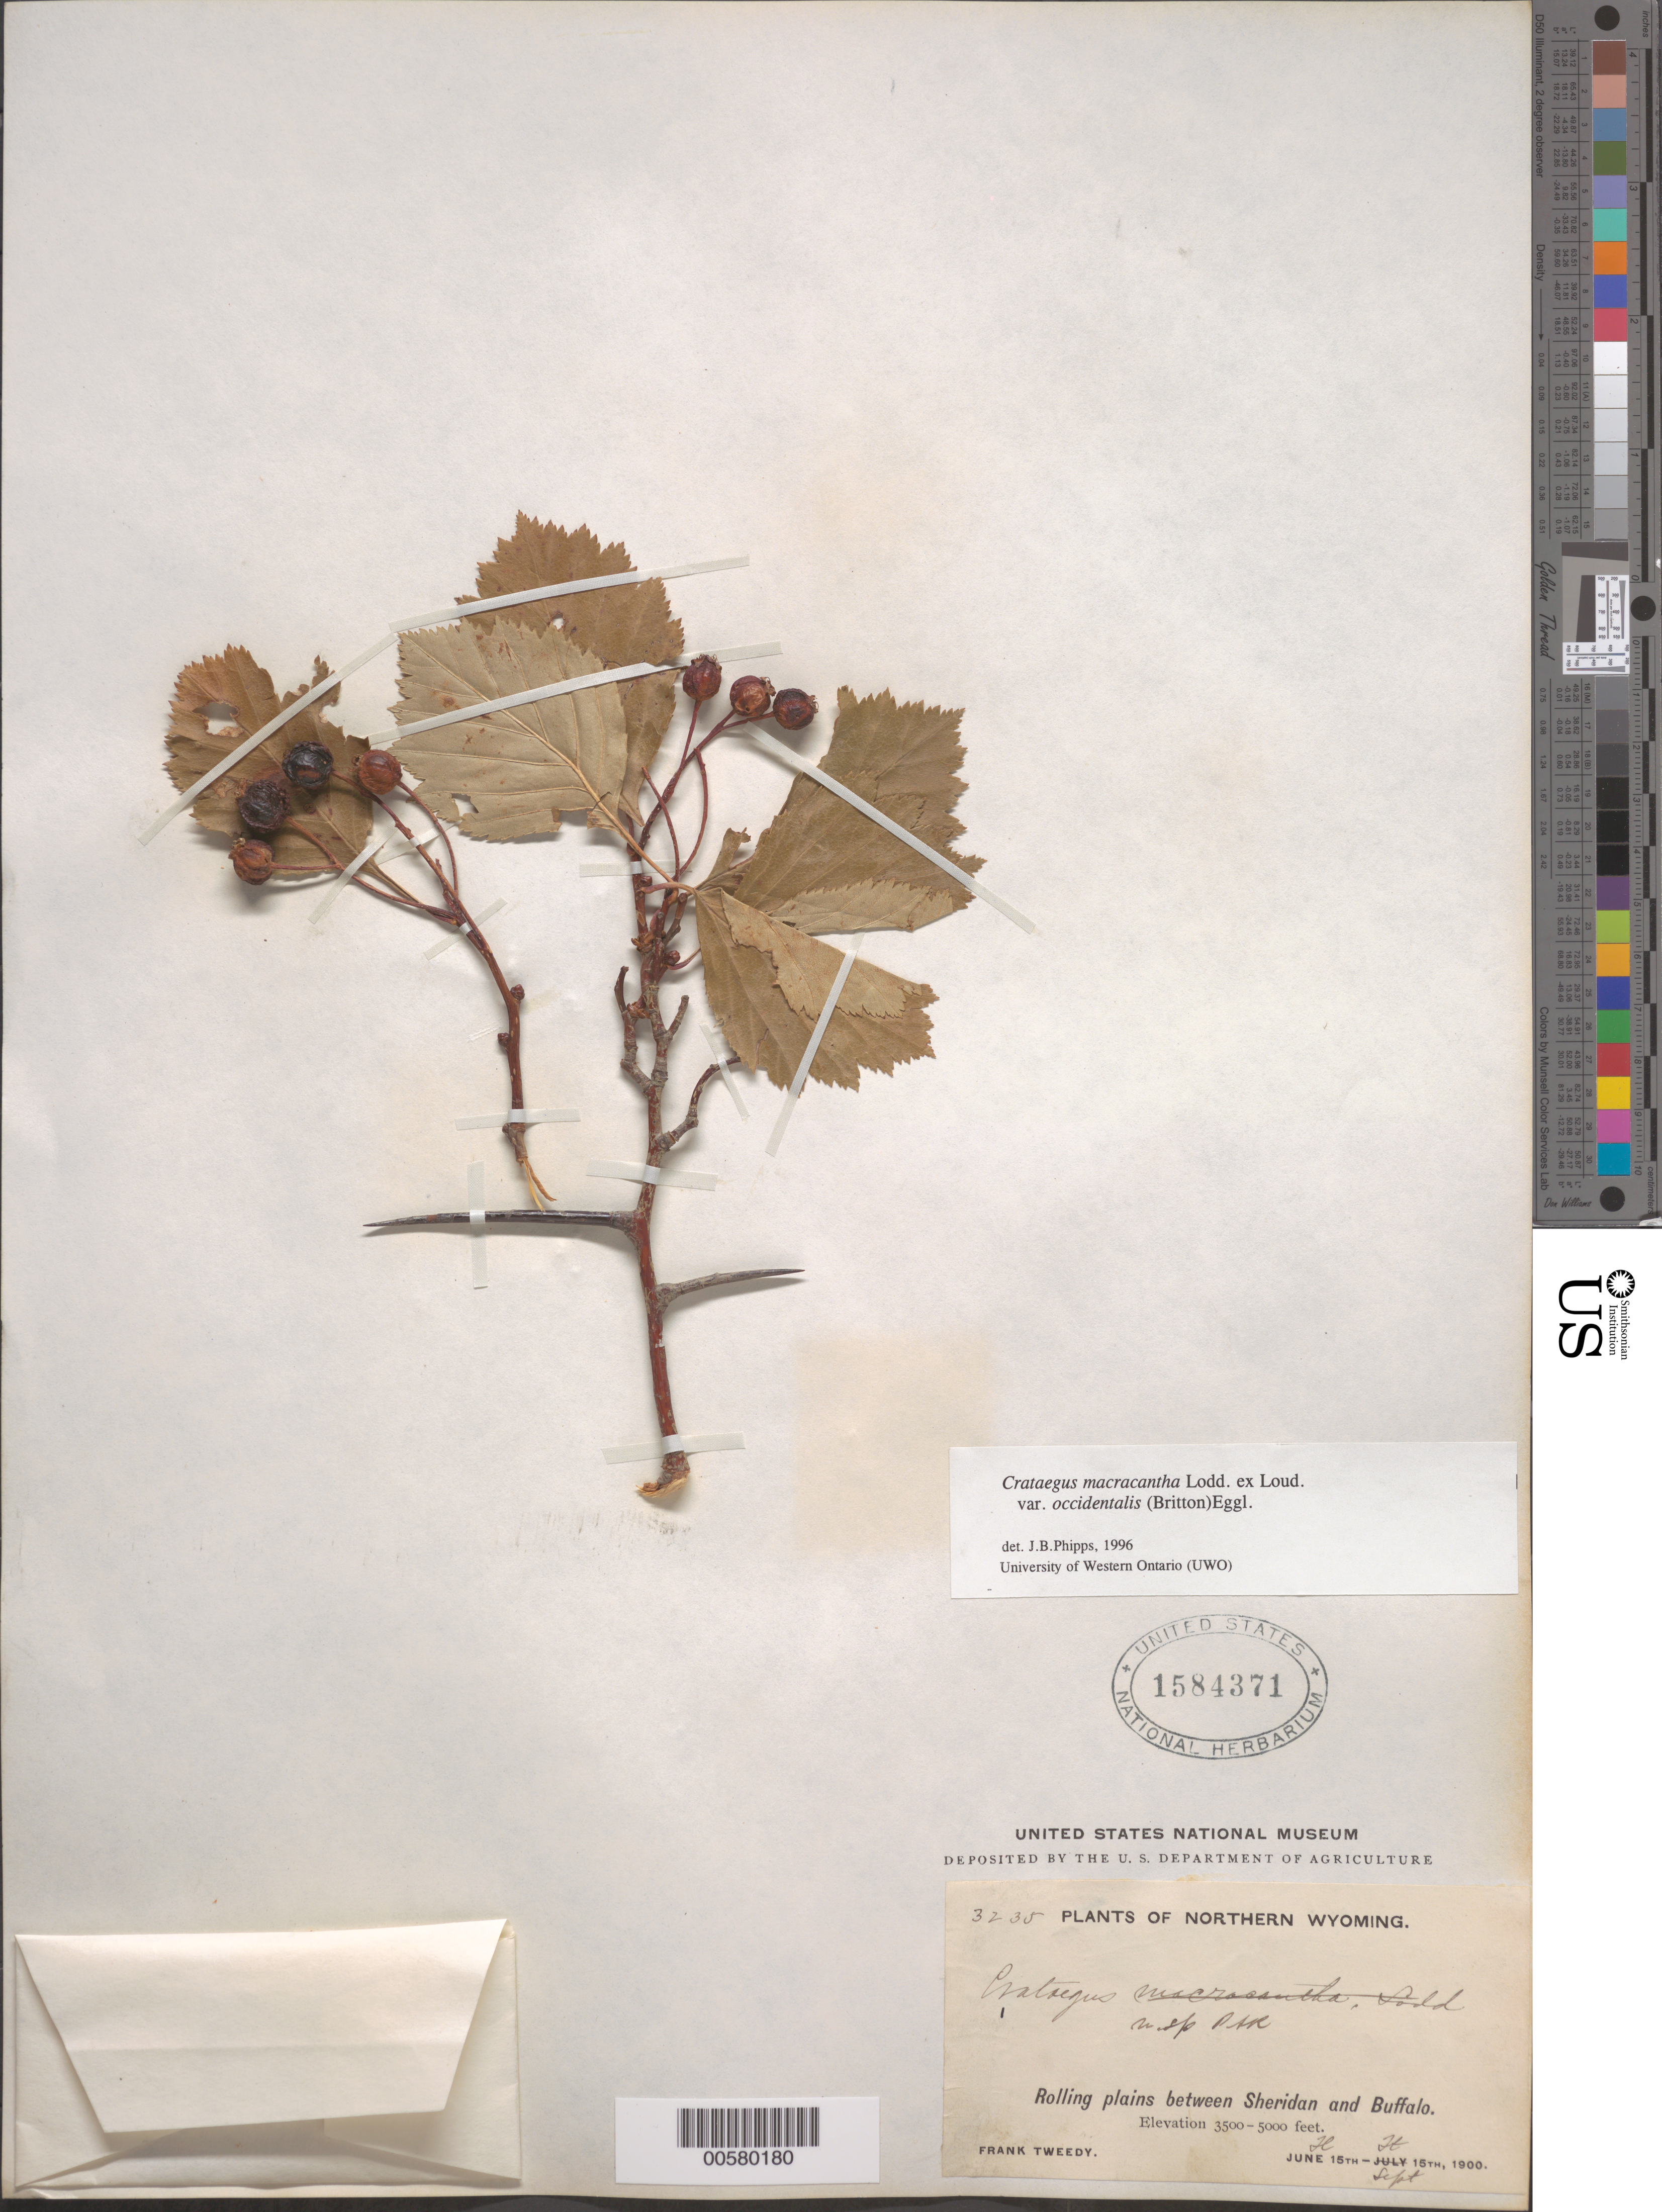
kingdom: Plantae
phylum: Tracheophyta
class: Magnoliopsida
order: Rosales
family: Rosaceae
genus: Crataegus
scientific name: Crataegus macracantha var. occidentalis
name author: (Britton) Eggl.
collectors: F. Tweedy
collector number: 3235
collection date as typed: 15 Jun 1900 to 15 Sep 1900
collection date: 1900-06-15/1900-09-15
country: United States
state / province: Wyoming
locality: Between Sheridan and Buffalo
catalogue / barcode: US 1584371